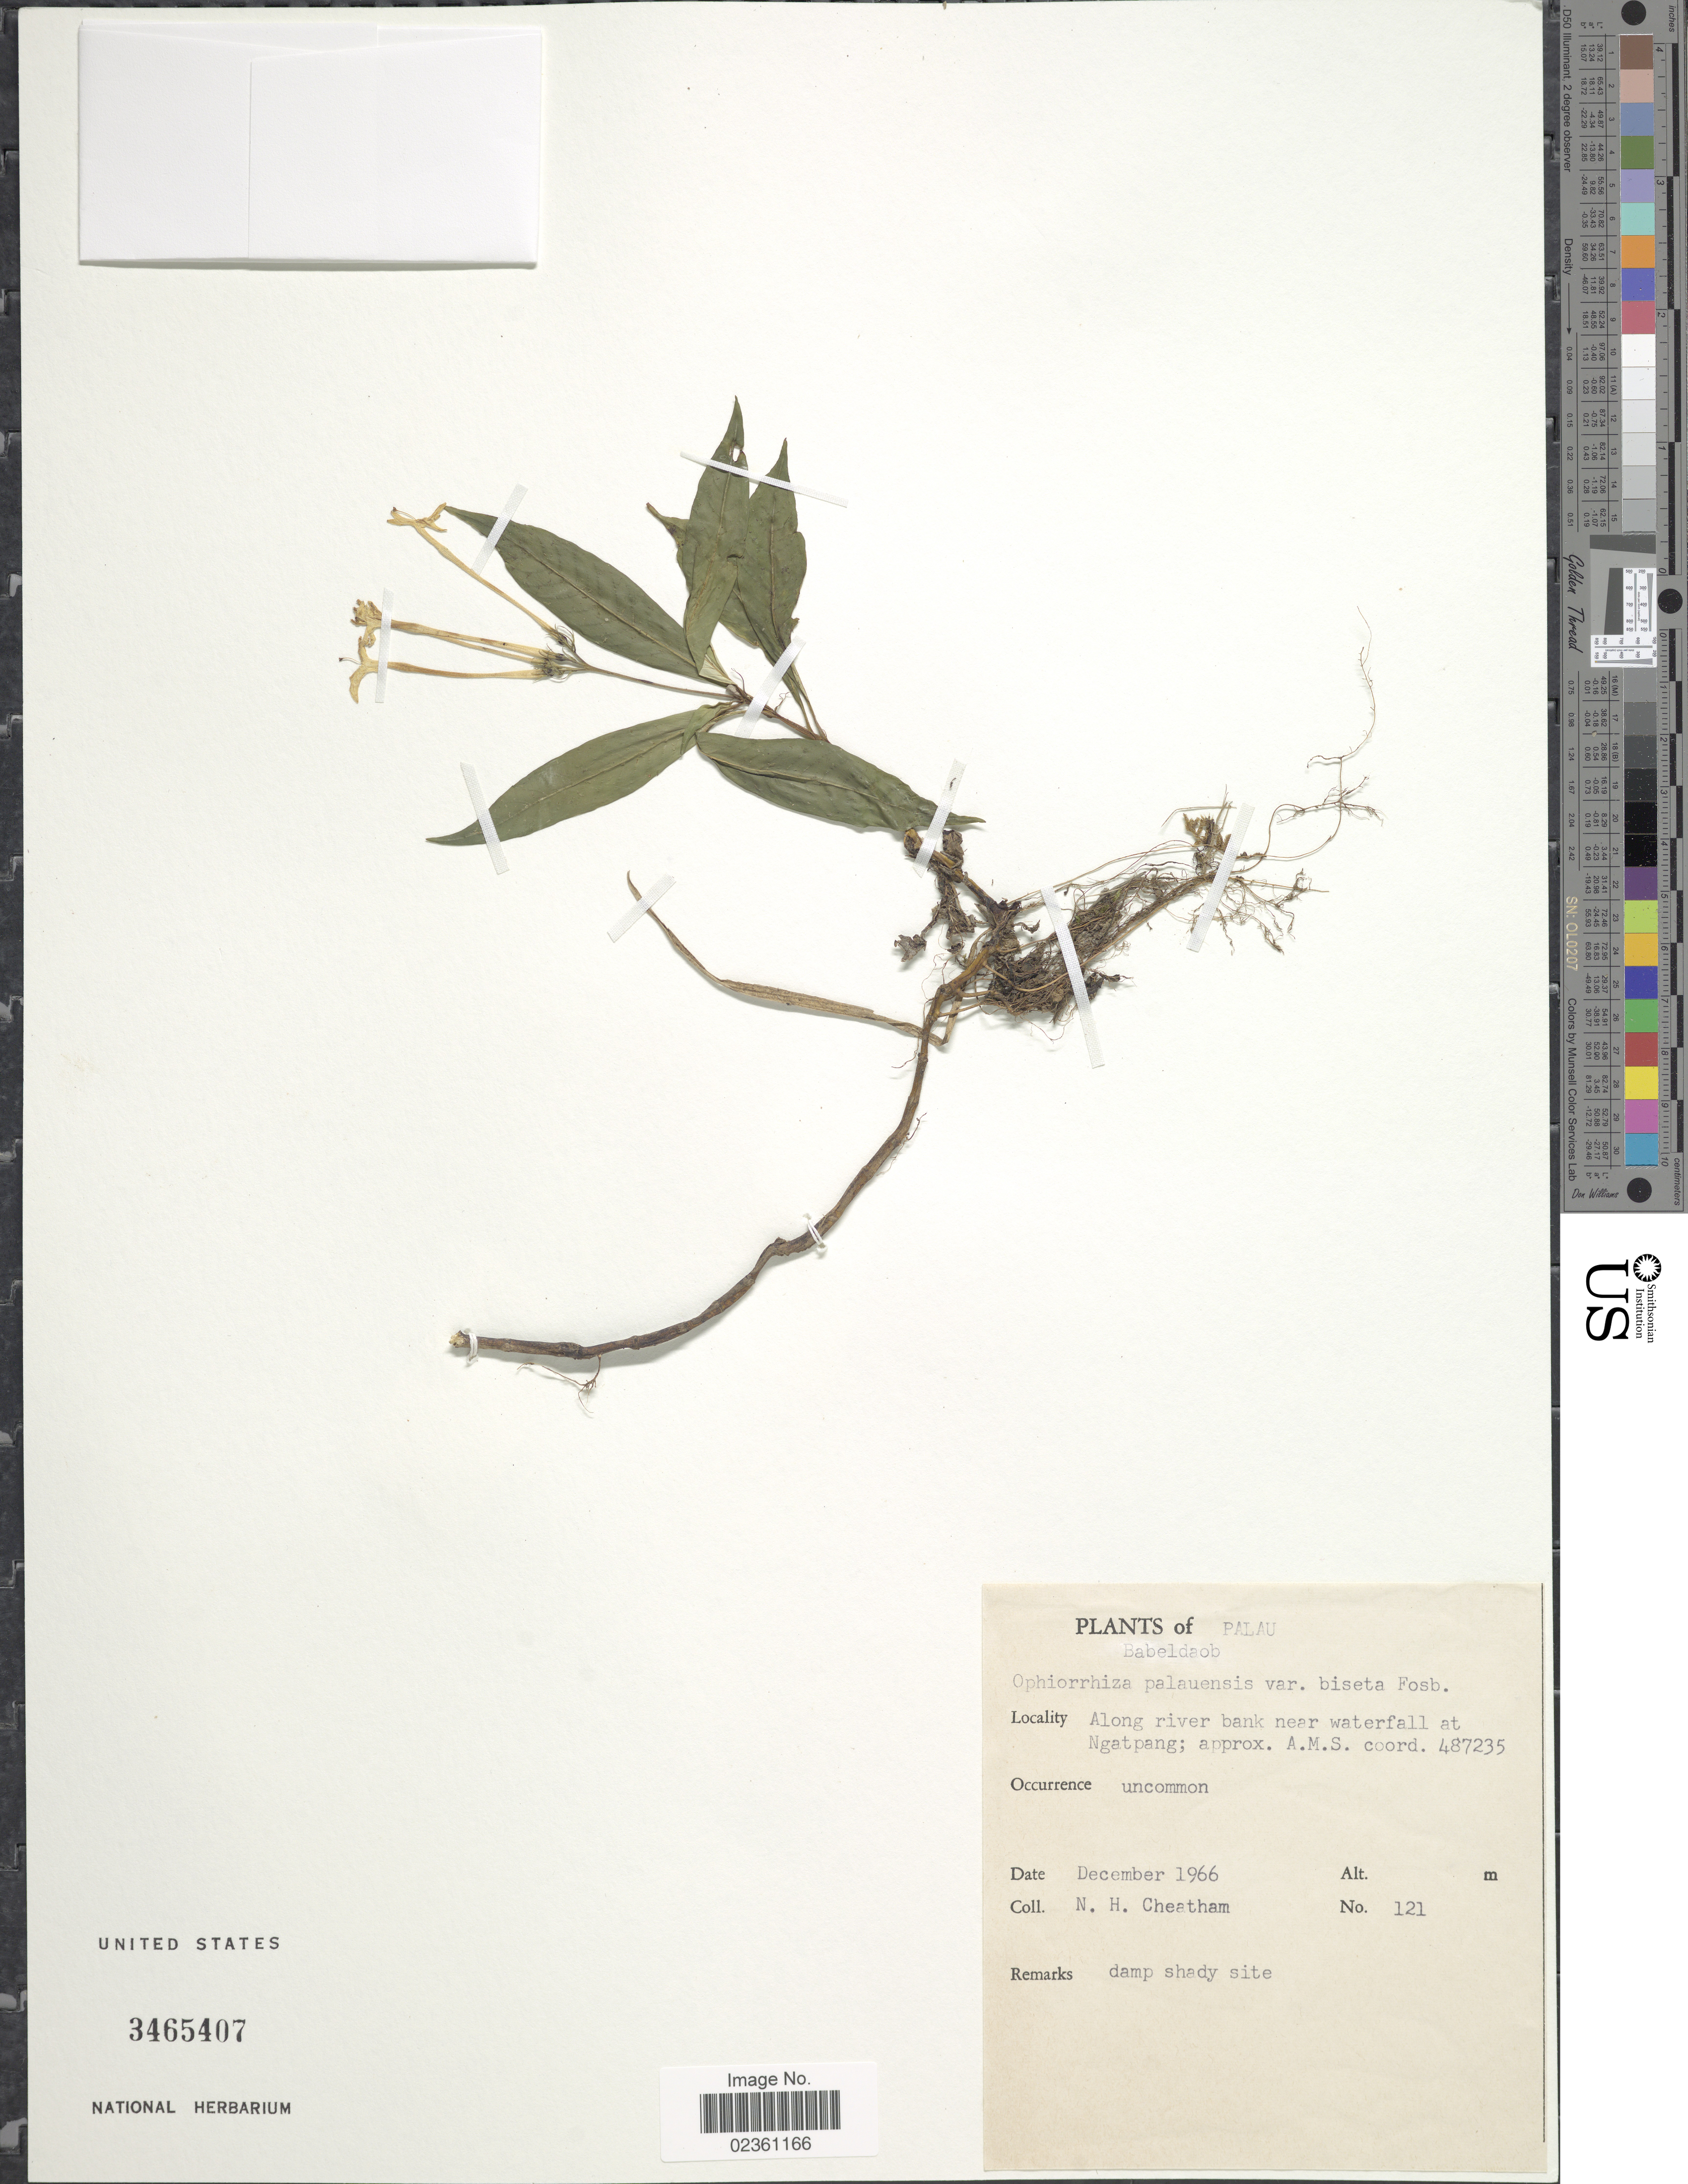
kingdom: Plantae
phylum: Tracheophyta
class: Magnoliopsida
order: Gentianales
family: Rubiaceae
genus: Ophiorrhiza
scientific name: Ophiorrhiza palauensis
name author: Valeton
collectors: N. H. Cheatham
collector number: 121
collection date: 1966-12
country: Palau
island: Babeldaob [Babelthuap]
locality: Palau, Babeldaob, Along river bank near waterfall at Ngatpang; approx. A. M. S.. coord. 487235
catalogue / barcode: US 3465407